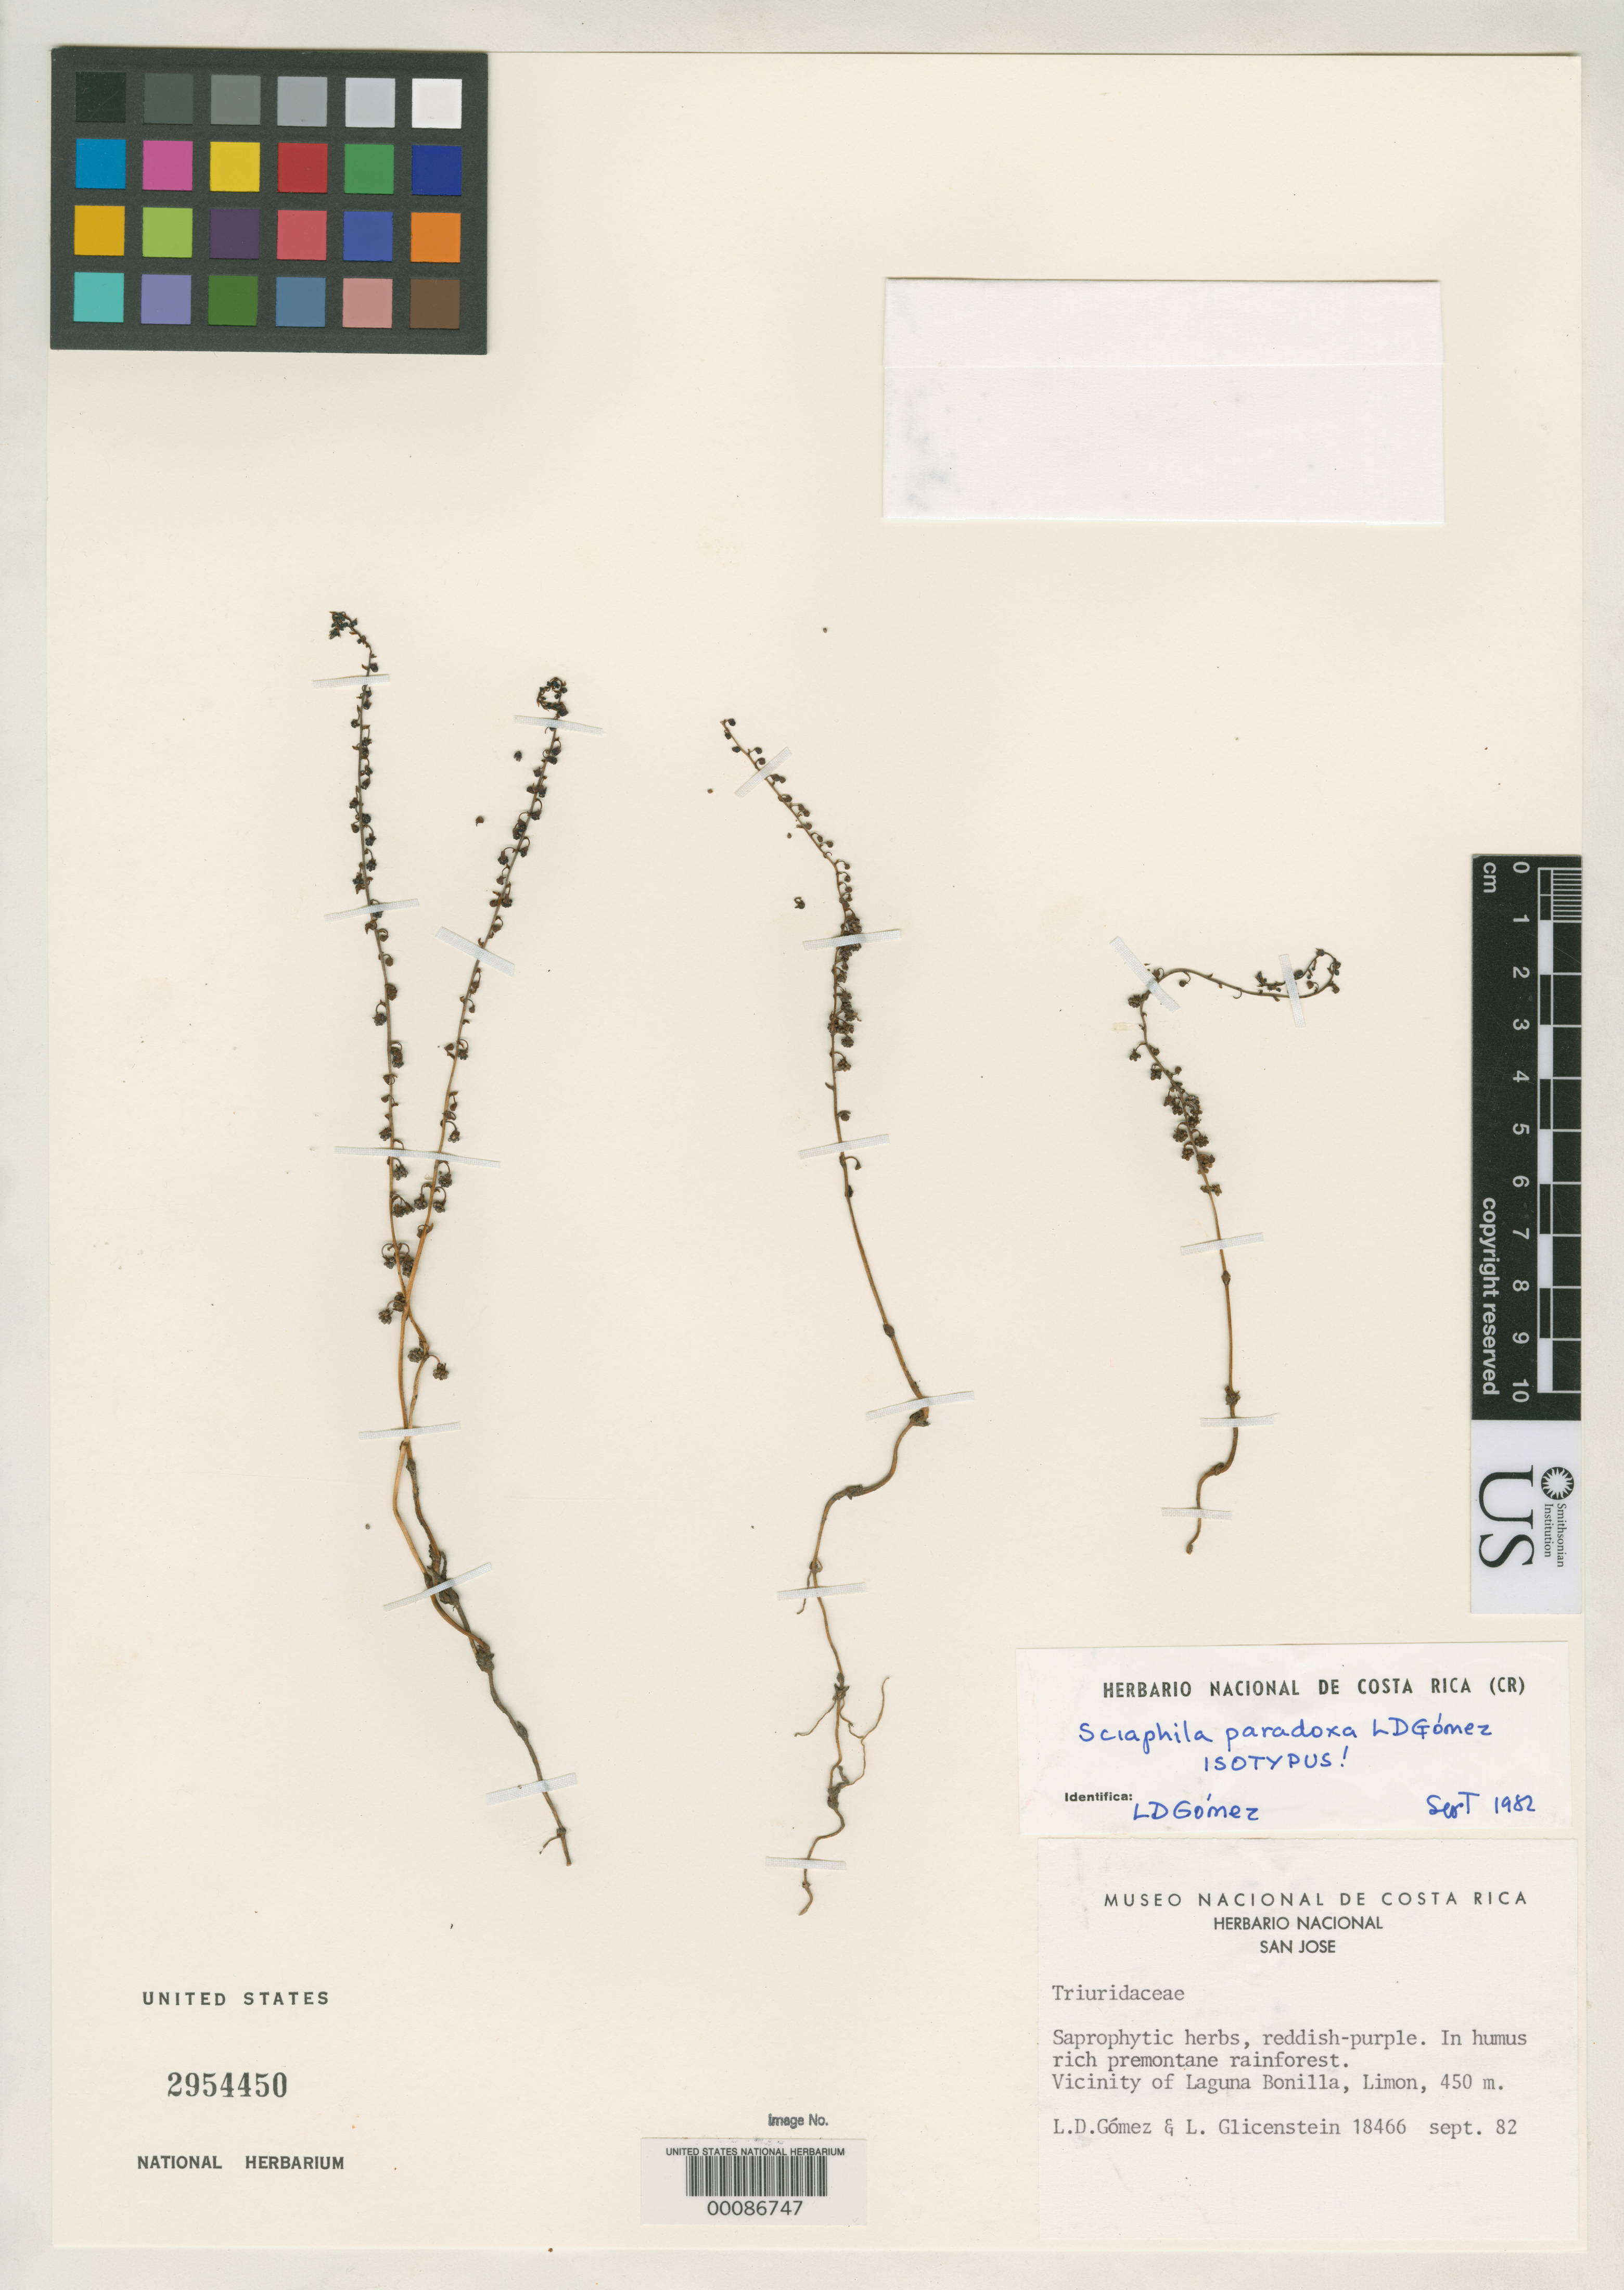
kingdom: Plantae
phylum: Tracheophyta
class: Liliopsida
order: Pandanales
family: Triuridaceae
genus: Sciaphila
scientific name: Sciaphila paradoxa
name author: L.D. Gómez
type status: Isotype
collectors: L. D. Gómez & L. Glicenstein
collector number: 18466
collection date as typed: Sep 1982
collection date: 1982-09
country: Costa Rica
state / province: Limón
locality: Vicinity of Laguna Bonilla.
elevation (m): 450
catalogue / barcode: US 2954450